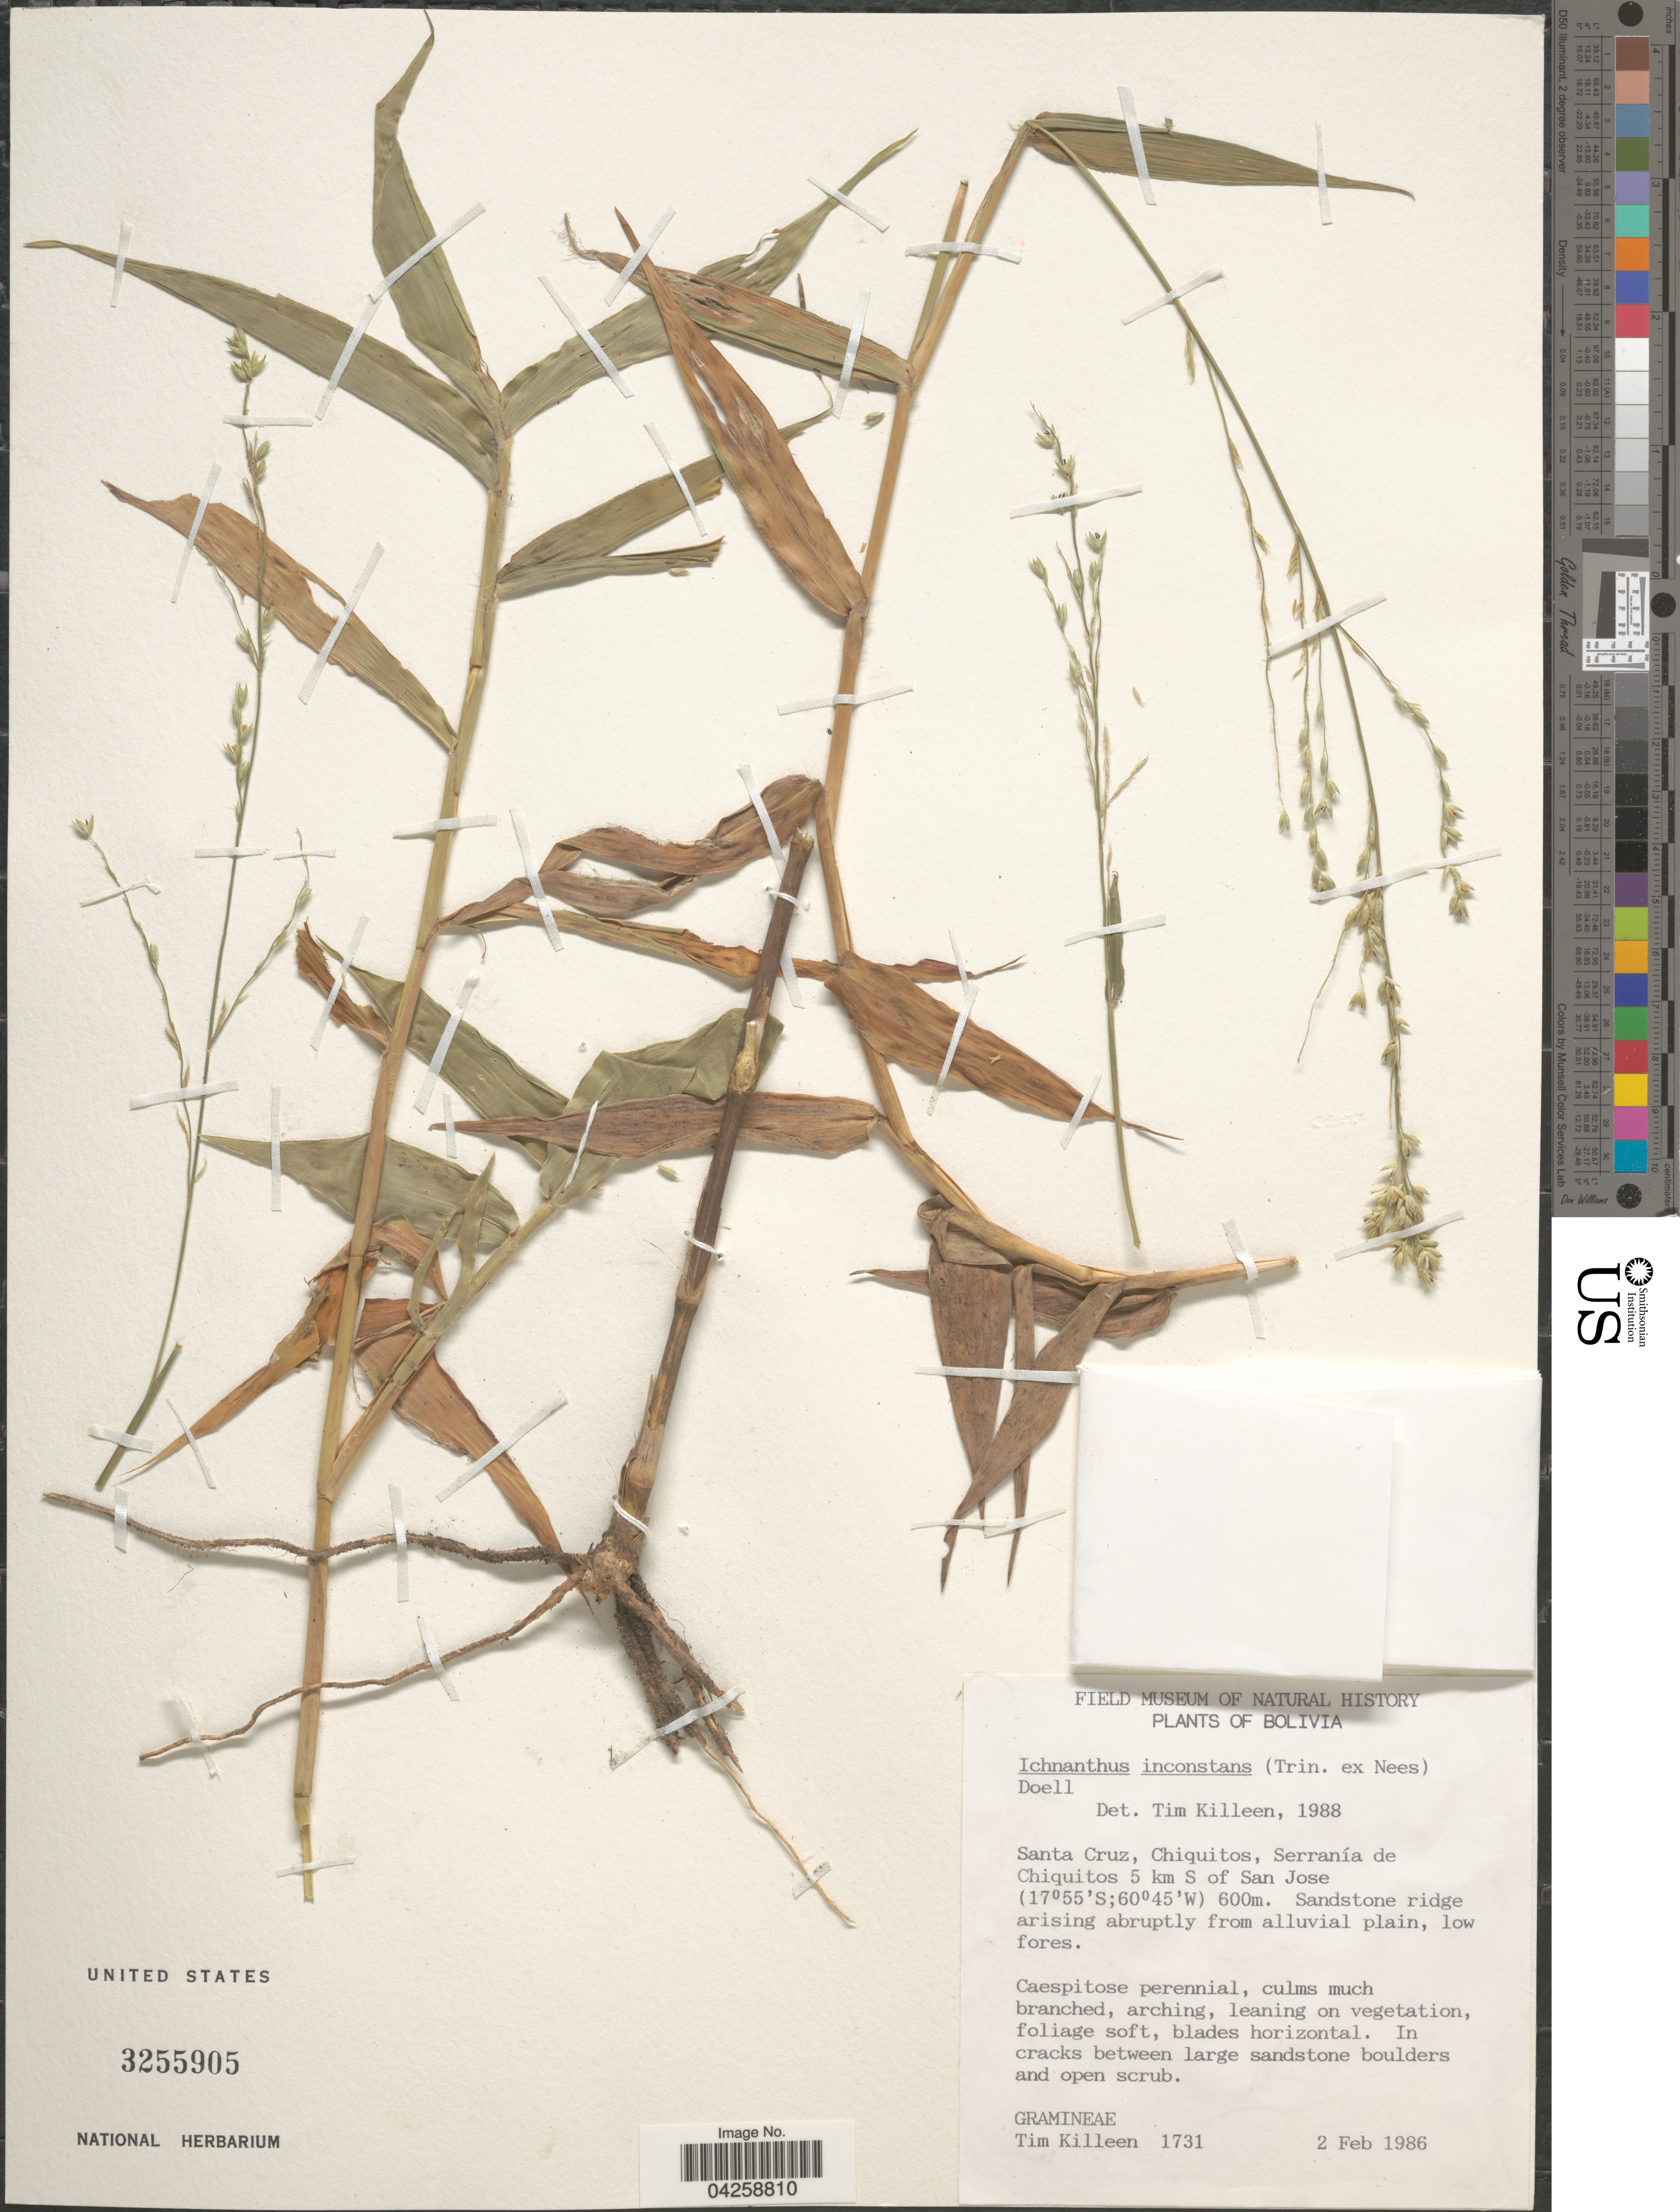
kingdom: Plantae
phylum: Tracheophyta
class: Liliopsida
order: Poales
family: Poaceae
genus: Ichnanthus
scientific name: Ichnanthus inconstans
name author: (Trin. ex Nees) Döll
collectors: T. J. Killeen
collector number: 1731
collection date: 1986-02-02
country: Bolivia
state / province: Santa Cruz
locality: Chiquitos, Serranía de Chiquitos 5 km S of San Jose.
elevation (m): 600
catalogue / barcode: US 3255905